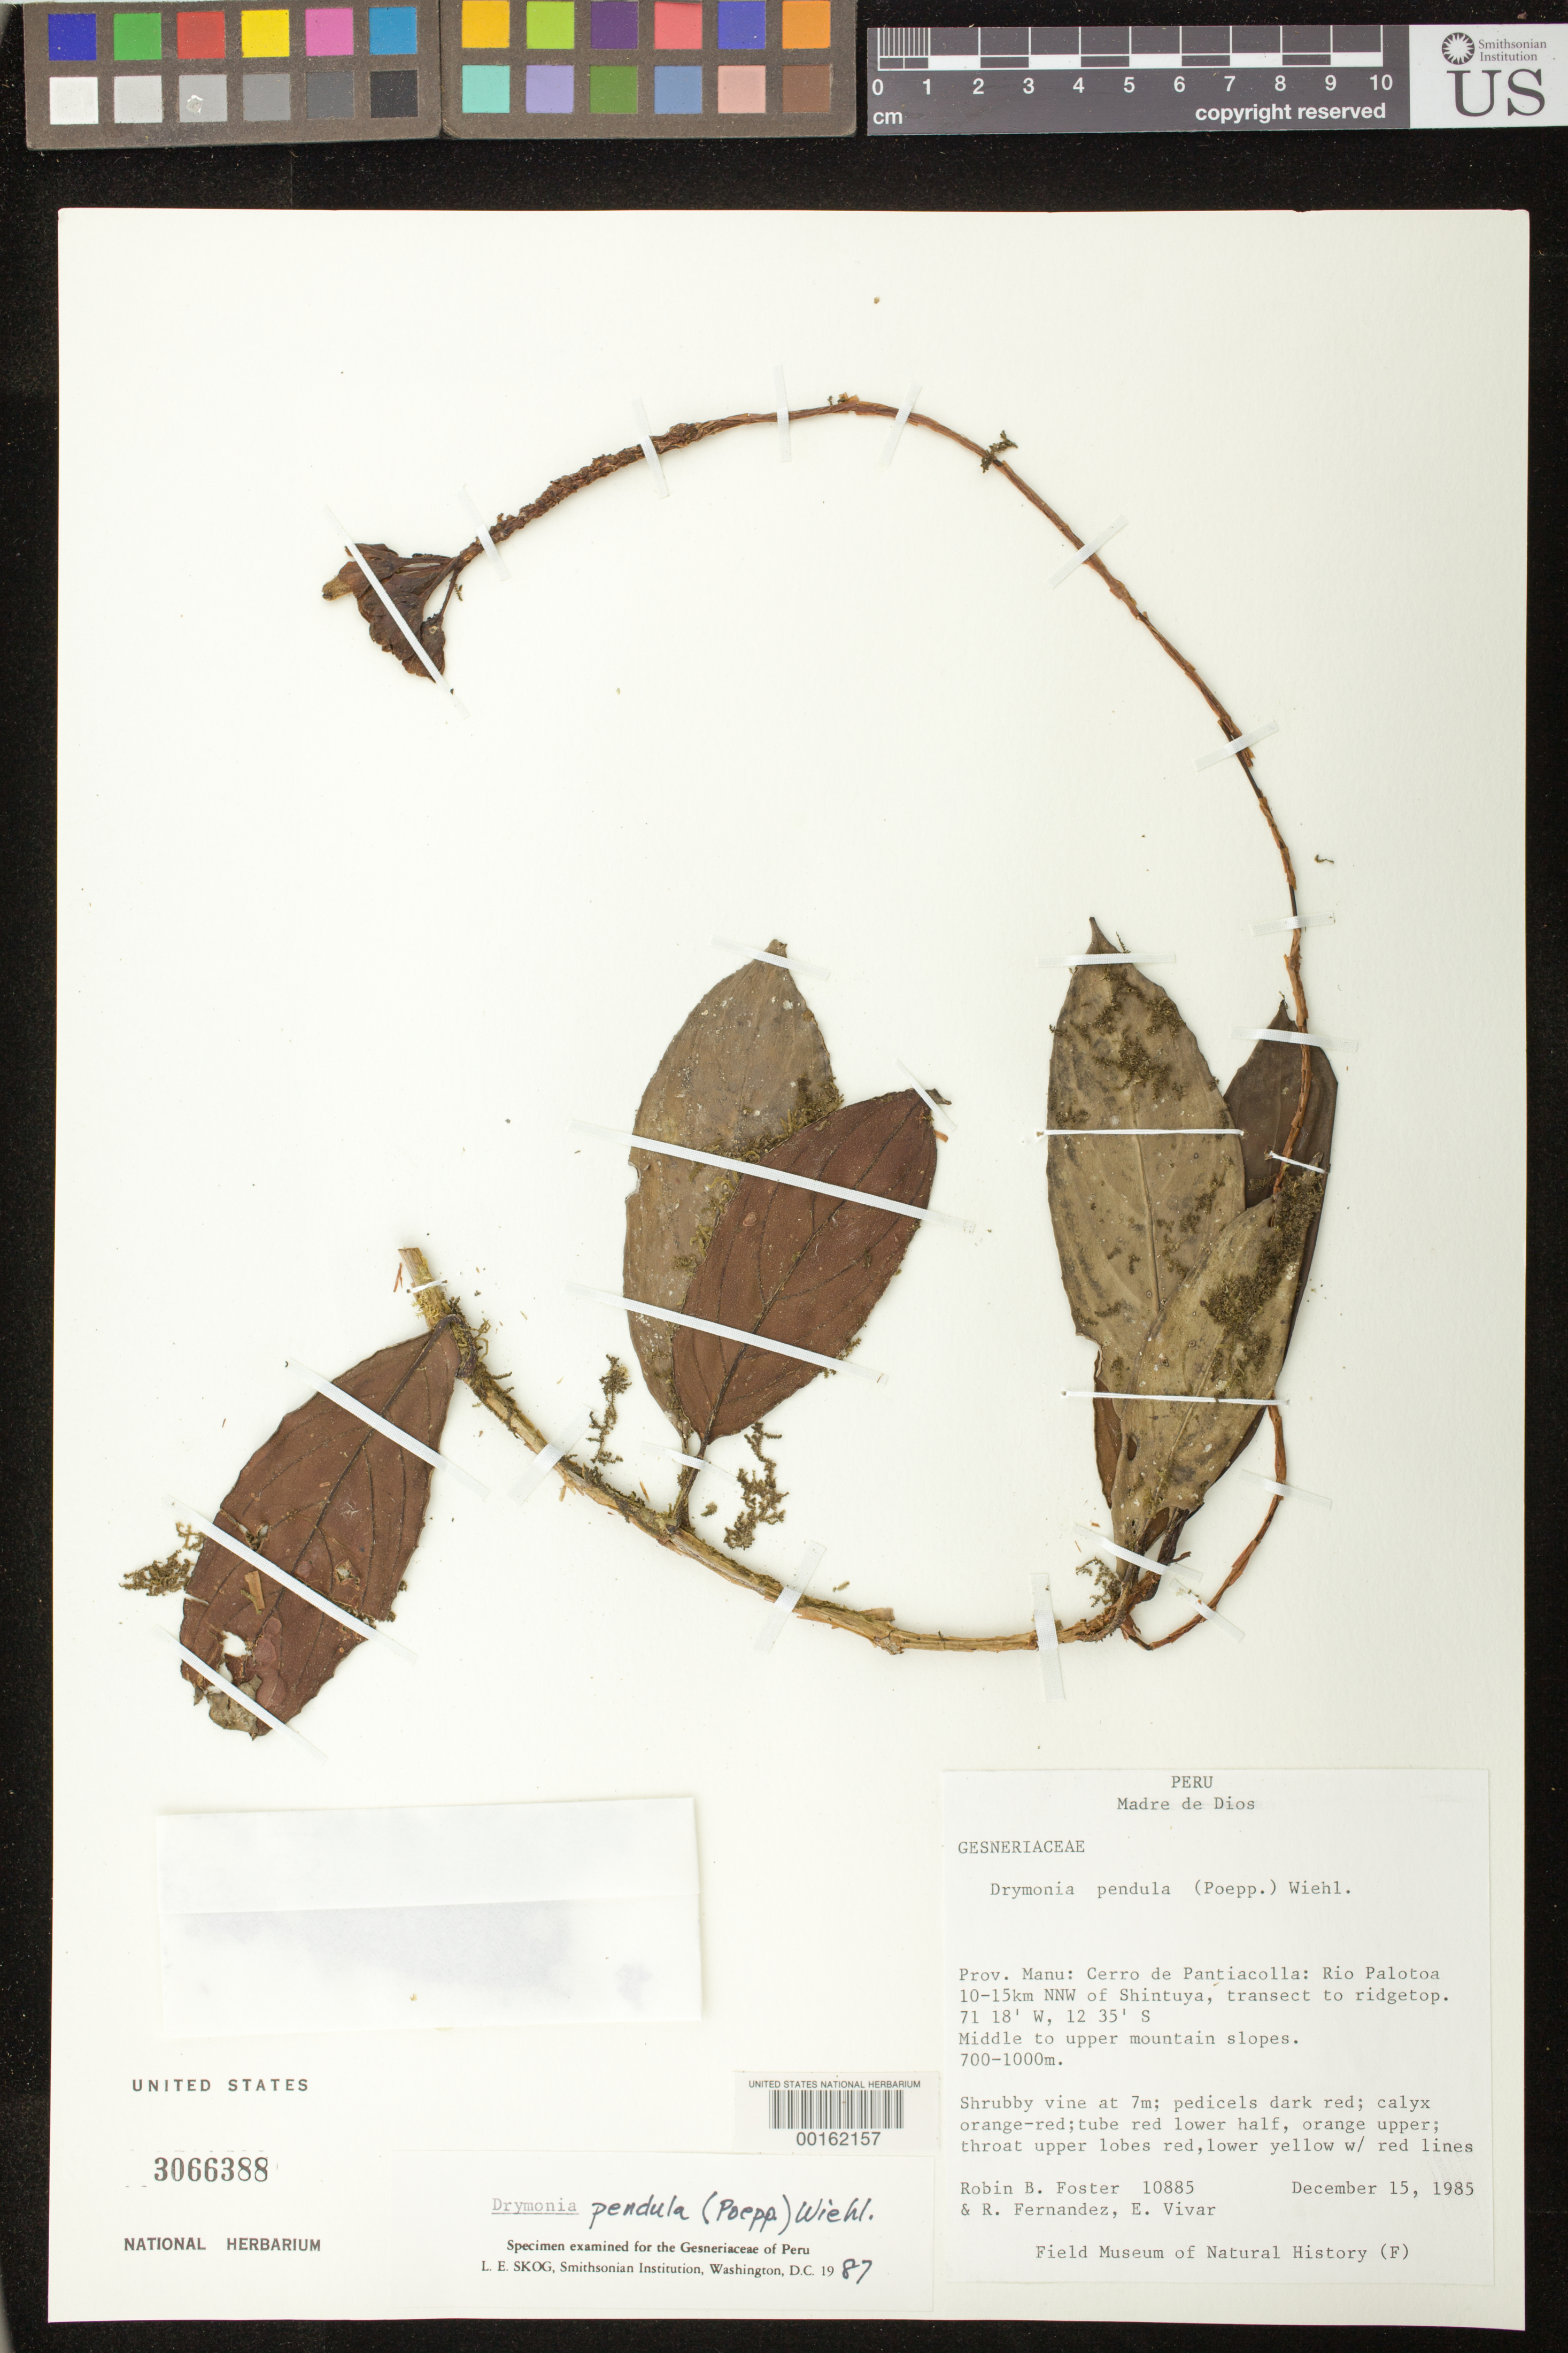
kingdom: Plantae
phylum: Tracheophyta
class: Magnoliopsida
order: Lamiales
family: Gesneriaceae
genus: Drymonia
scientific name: Drymonia pendula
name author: (Poepp.) Wiehler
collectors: R. B. Foster & et al.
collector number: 10885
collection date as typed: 15 Dec 1985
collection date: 1985-12-15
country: Peru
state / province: Madre de Dios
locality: Prov. Manu; Cerro de Pantiacolla, Rio Palotoa 10-15 km NNW of Shintuya, transect to ridgetop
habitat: Middle to upper mountain slopes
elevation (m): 700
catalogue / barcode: US 3066388